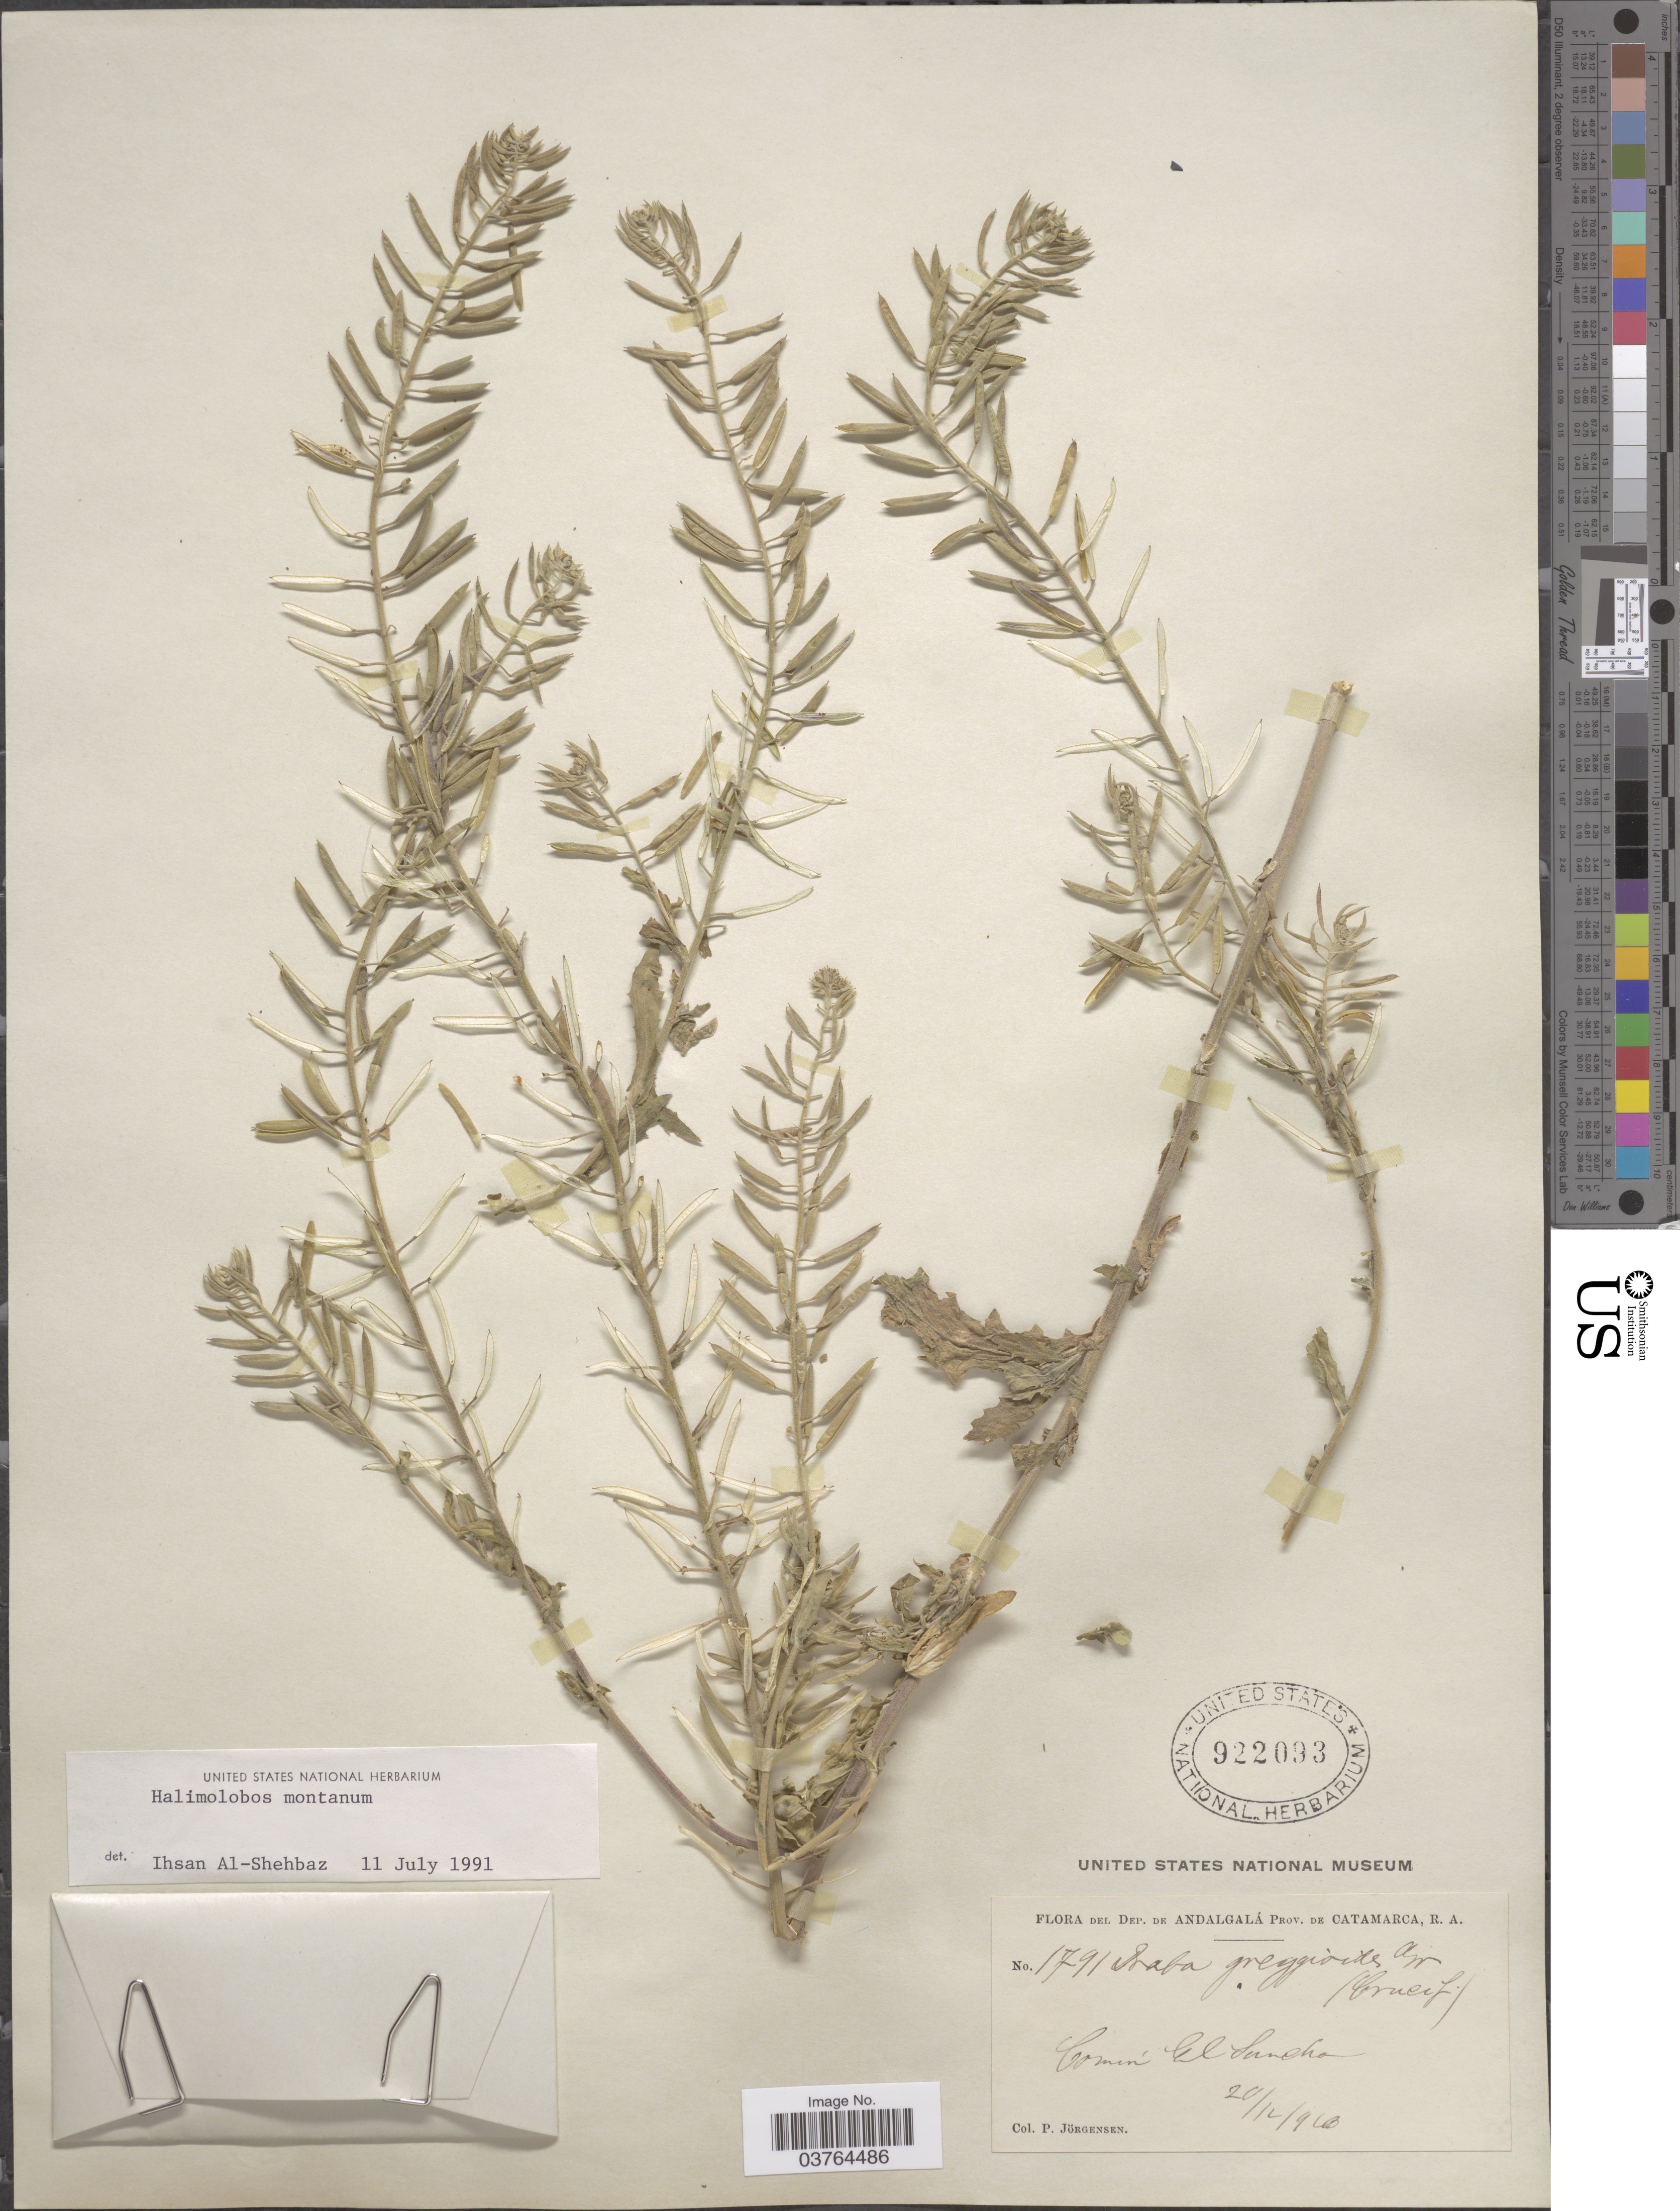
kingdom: Plantae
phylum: Tracheophyta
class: Magnoliopsida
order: Brassicales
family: Brassicaceae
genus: Exhalimolobos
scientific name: Exhalimolobos weddellii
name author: Al-Shehbaz & C.D. Bailey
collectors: P. Jörgensen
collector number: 1791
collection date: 1910-12-20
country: Argentina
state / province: Catamarca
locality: Dep. de Andalgalá. Común El Sancho.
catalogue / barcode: US 922093